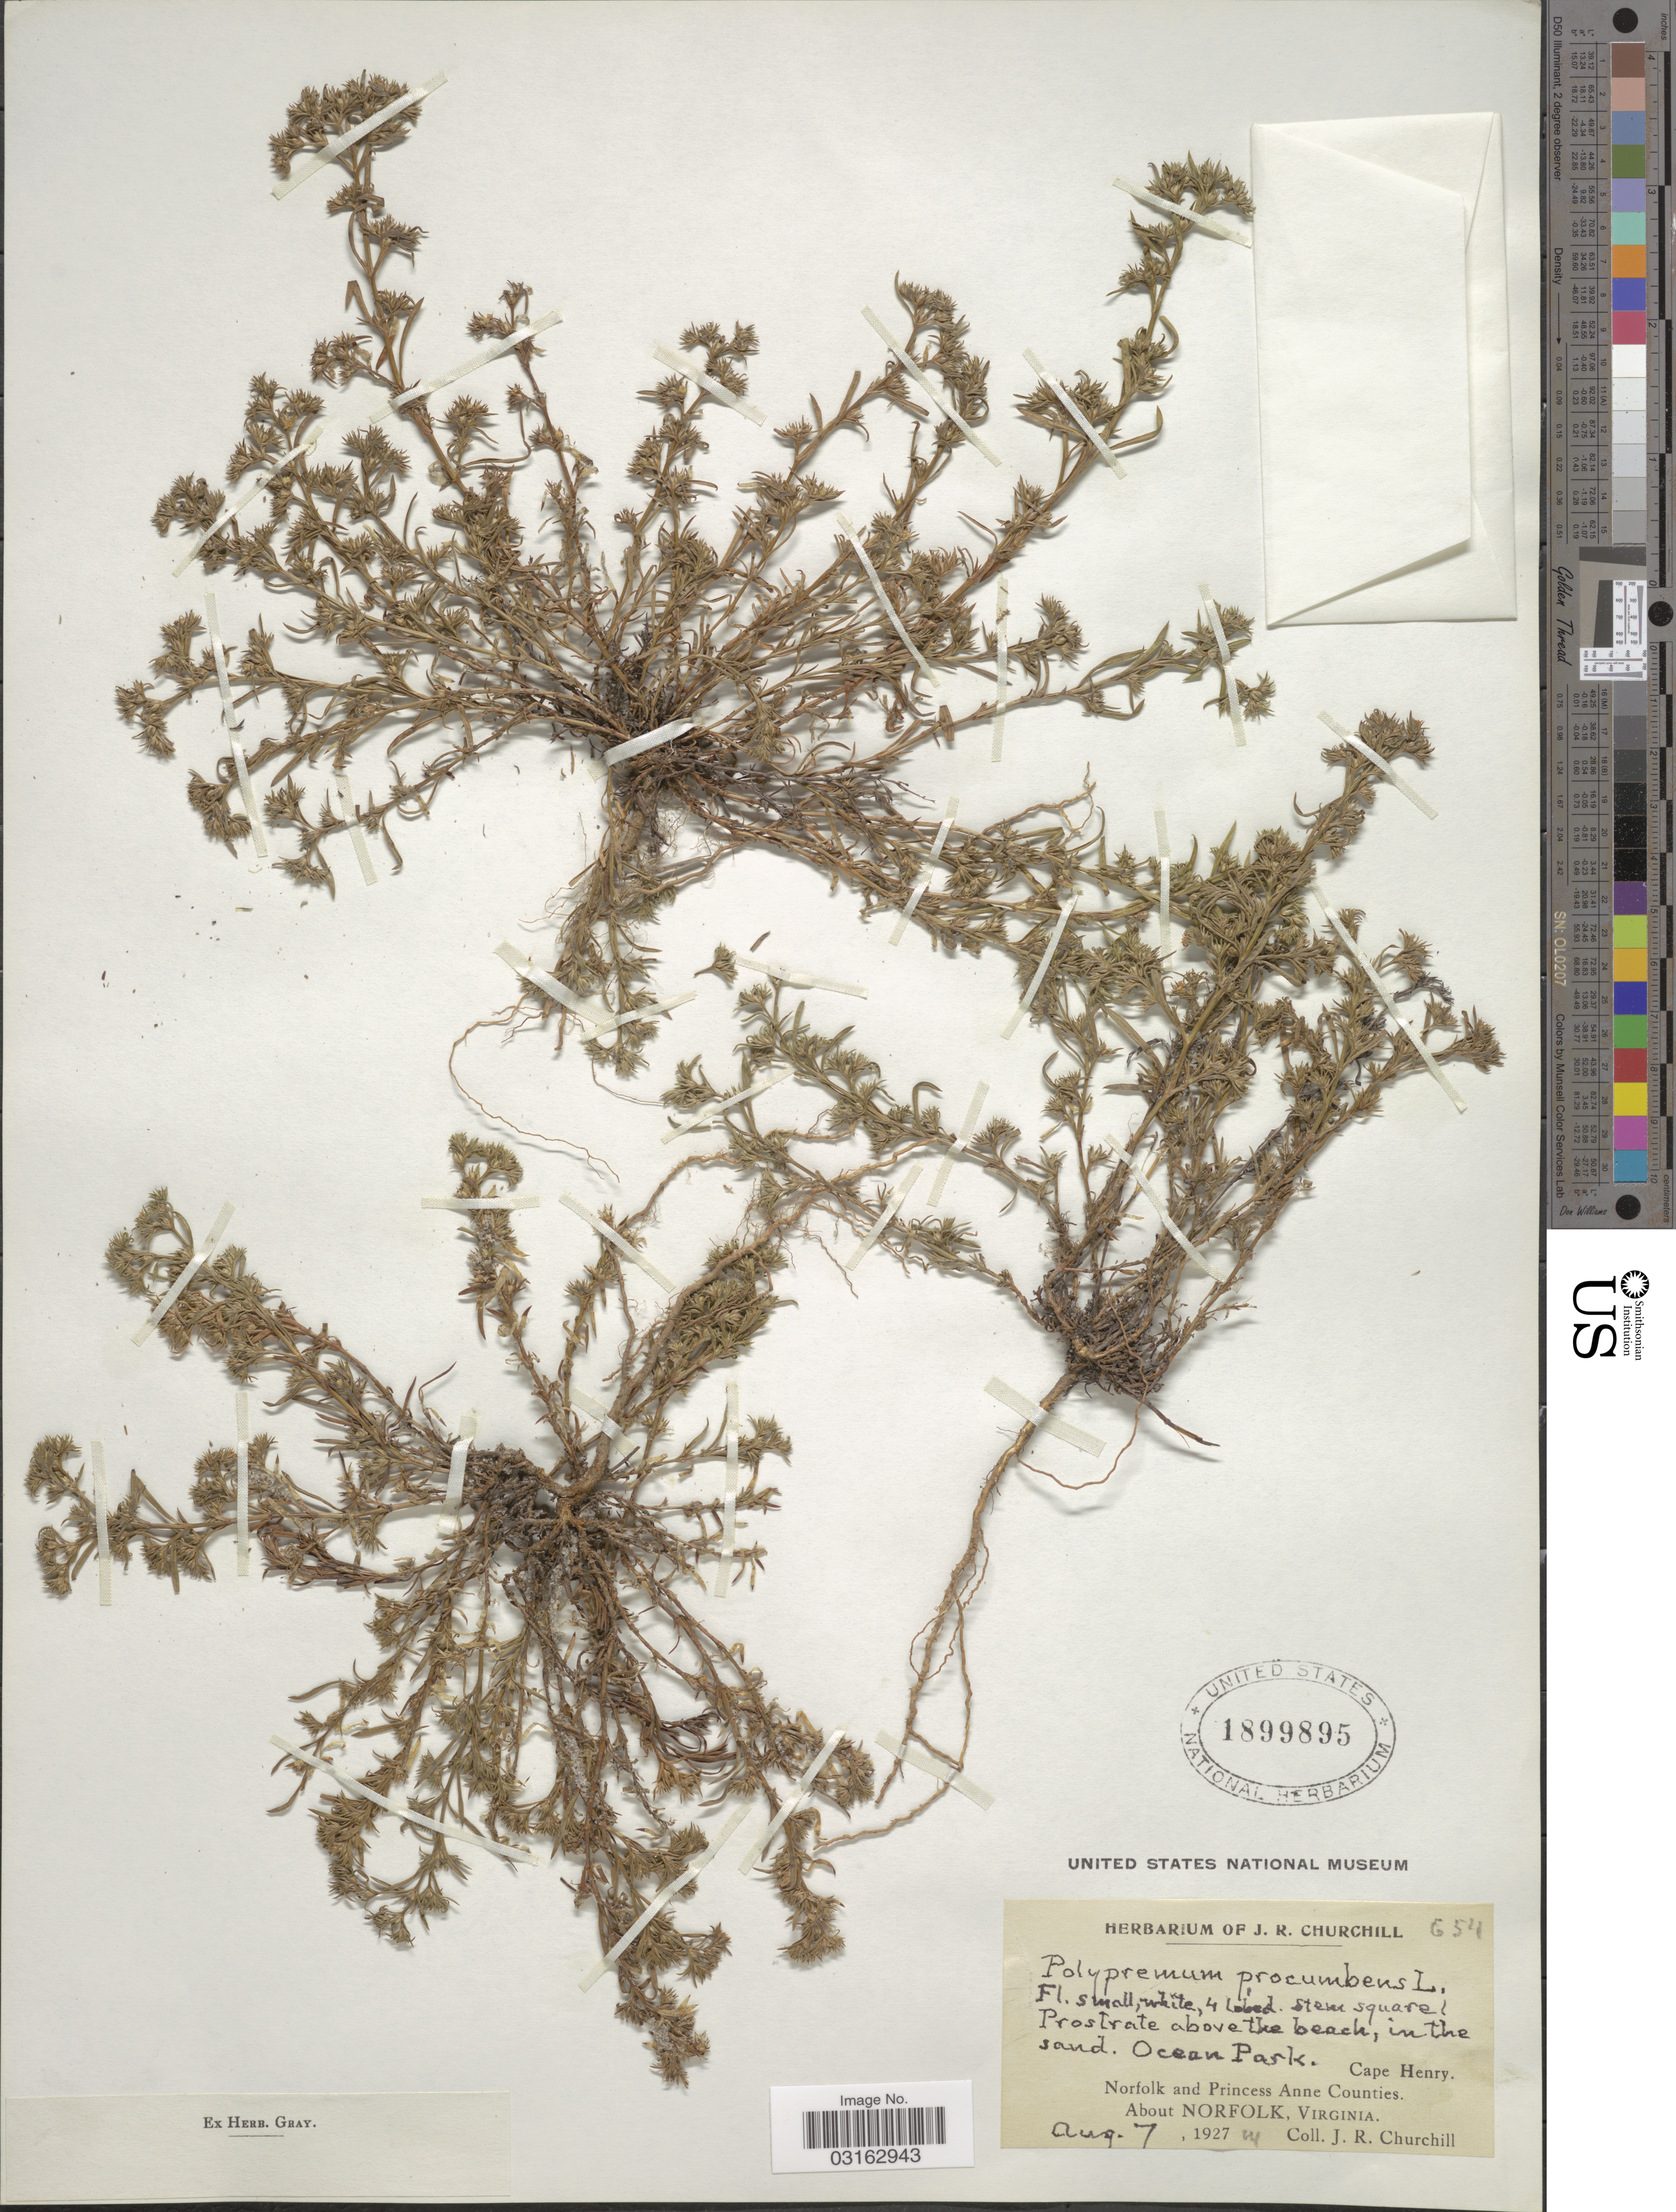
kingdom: Plantae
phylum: Tracheophyta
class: Magnoliopsida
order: Lamiales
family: Tetrachondraceae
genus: Polypremum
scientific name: Polypremum procumbens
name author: L.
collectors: J. Churchill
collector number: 654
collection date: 1924-08-07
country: United States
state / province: Virginia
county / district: City of Hampton / City of Virginia Beach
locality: Prostrate above the beach, in the sand. Ocean Park. Cape Henry. Norfolk and Princess Anne Counties. About Norfolk.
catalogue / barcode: US 1899895